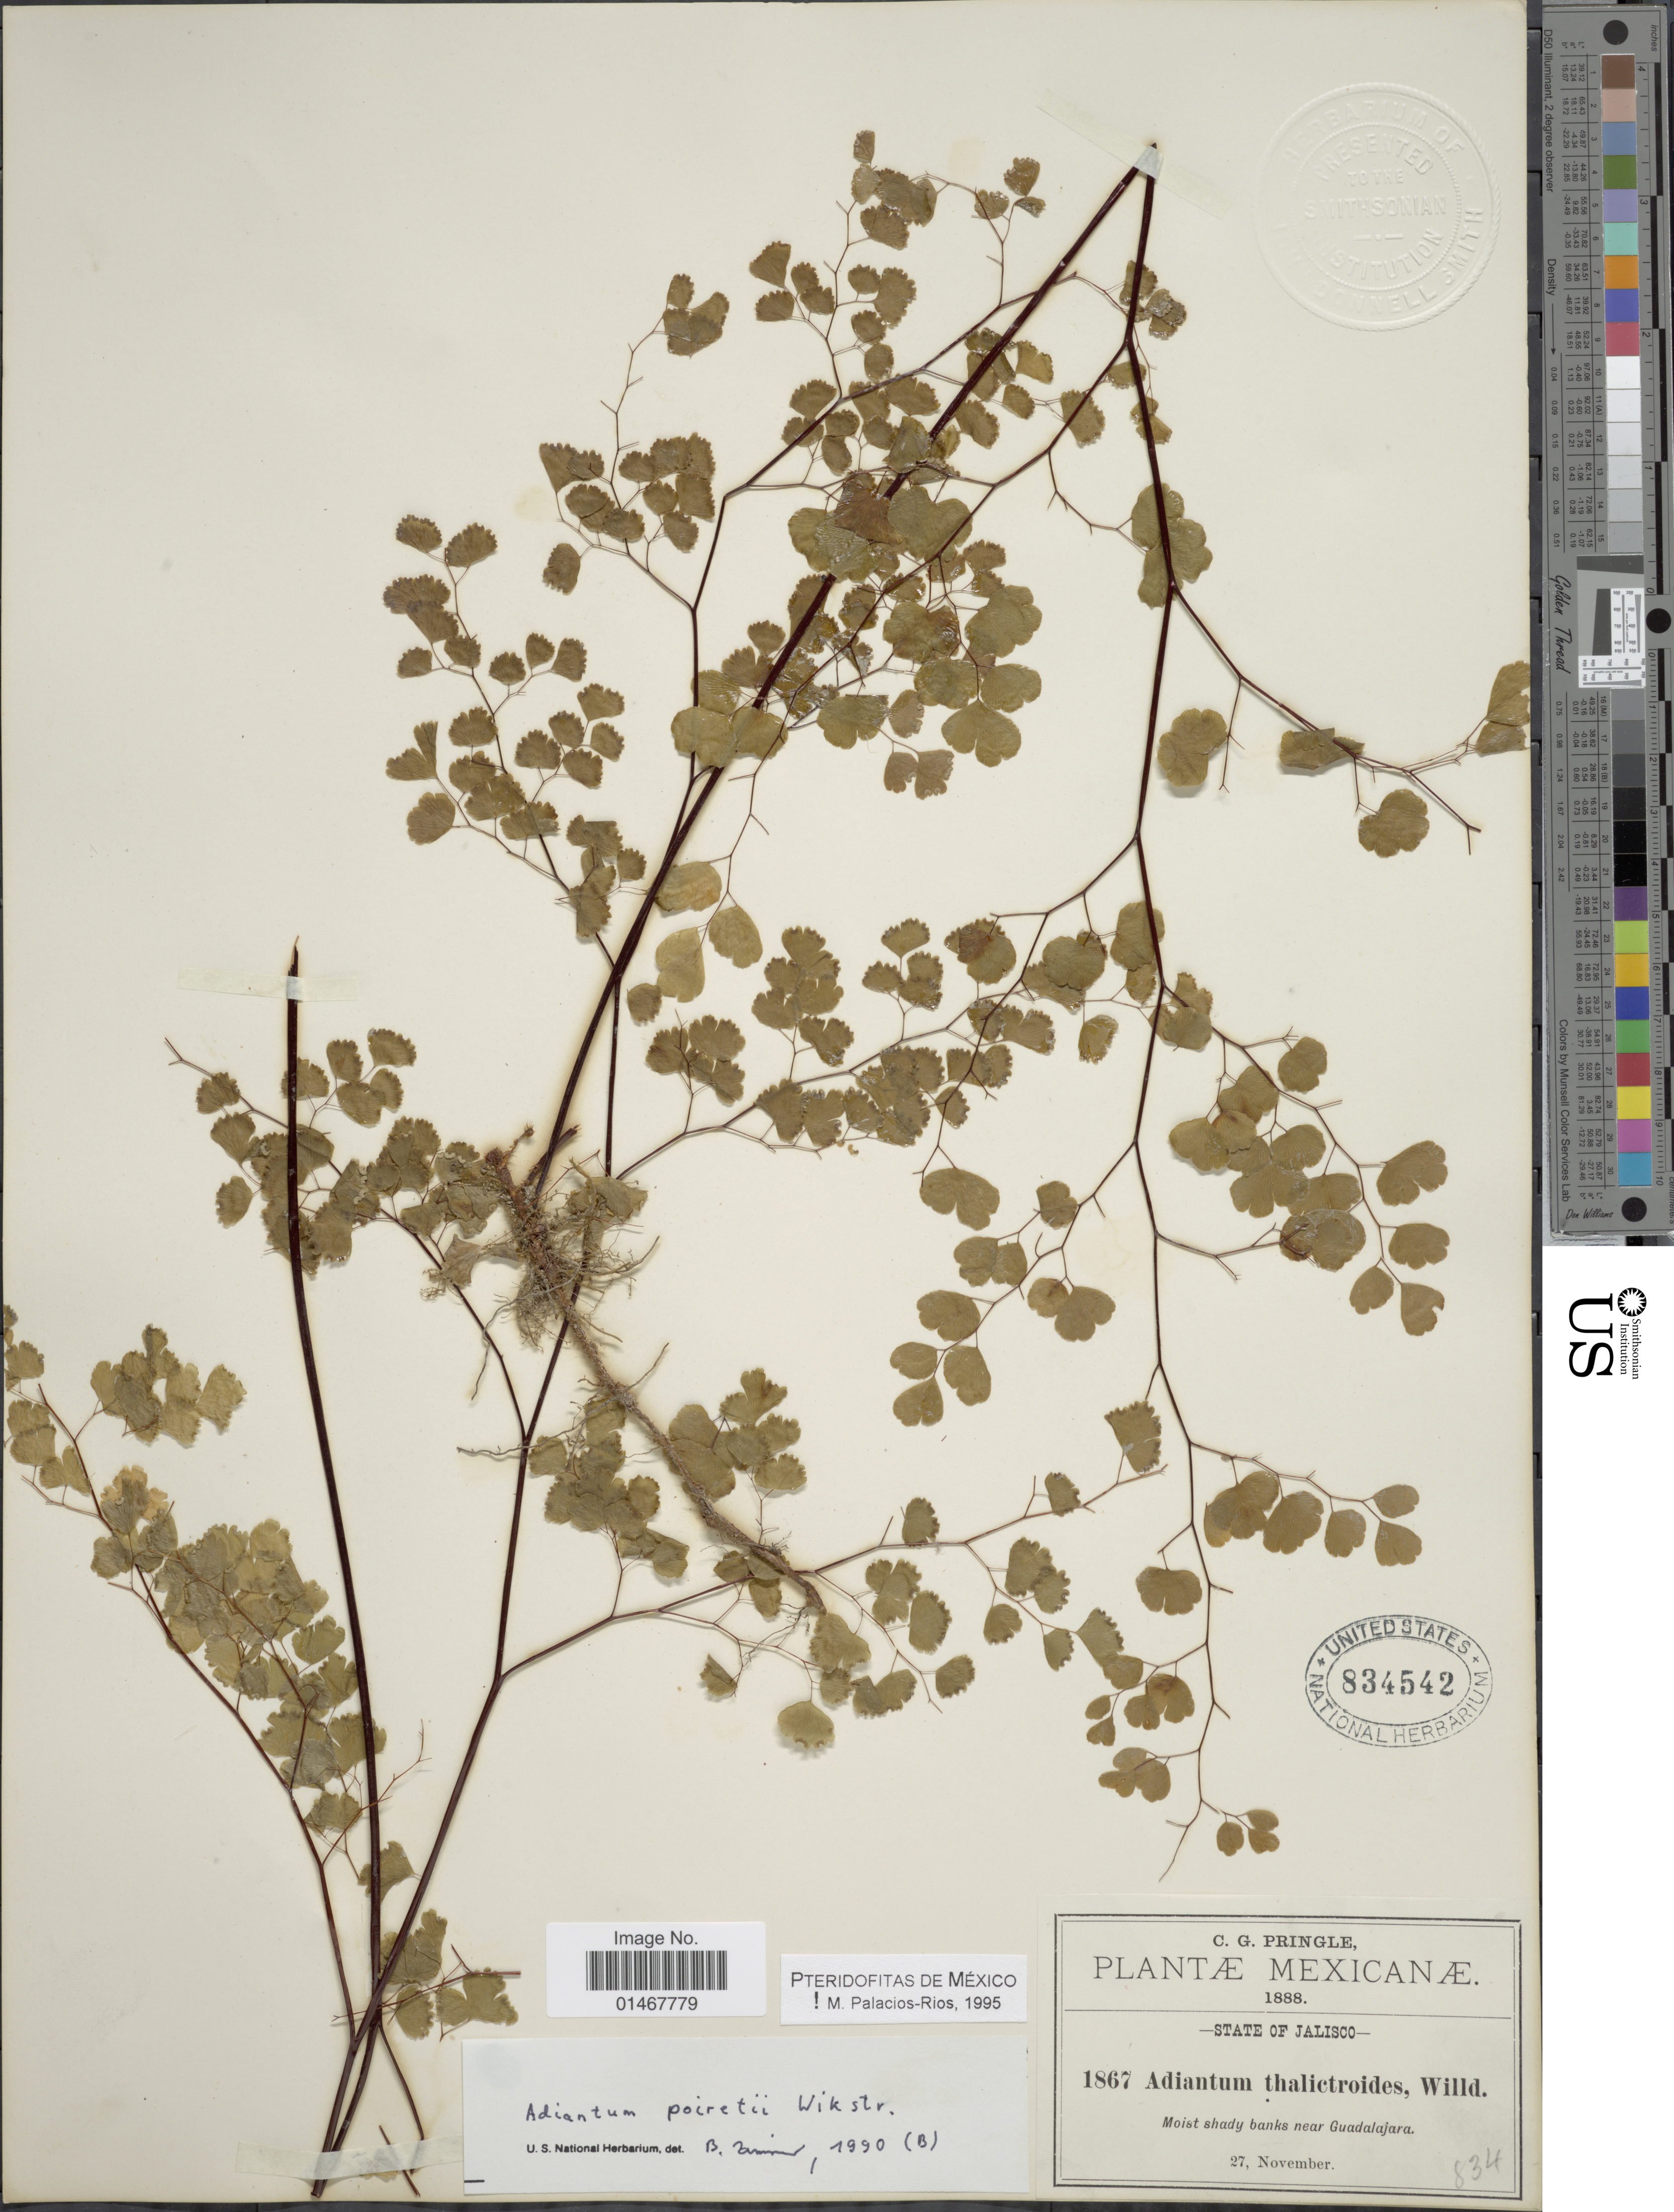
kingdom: Plantae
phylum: Tracheophyta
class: Polypodiopsida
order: Polypodiales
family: Pteridaceae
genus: Adiantum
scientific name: Adiantum poiretii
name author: Wikstr.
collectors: C. G. Pringle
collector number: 1867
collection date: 1888-11-27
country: Mexico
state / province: Jalisco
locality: Moist shady banks near Guadalajara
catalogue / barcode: US 834542